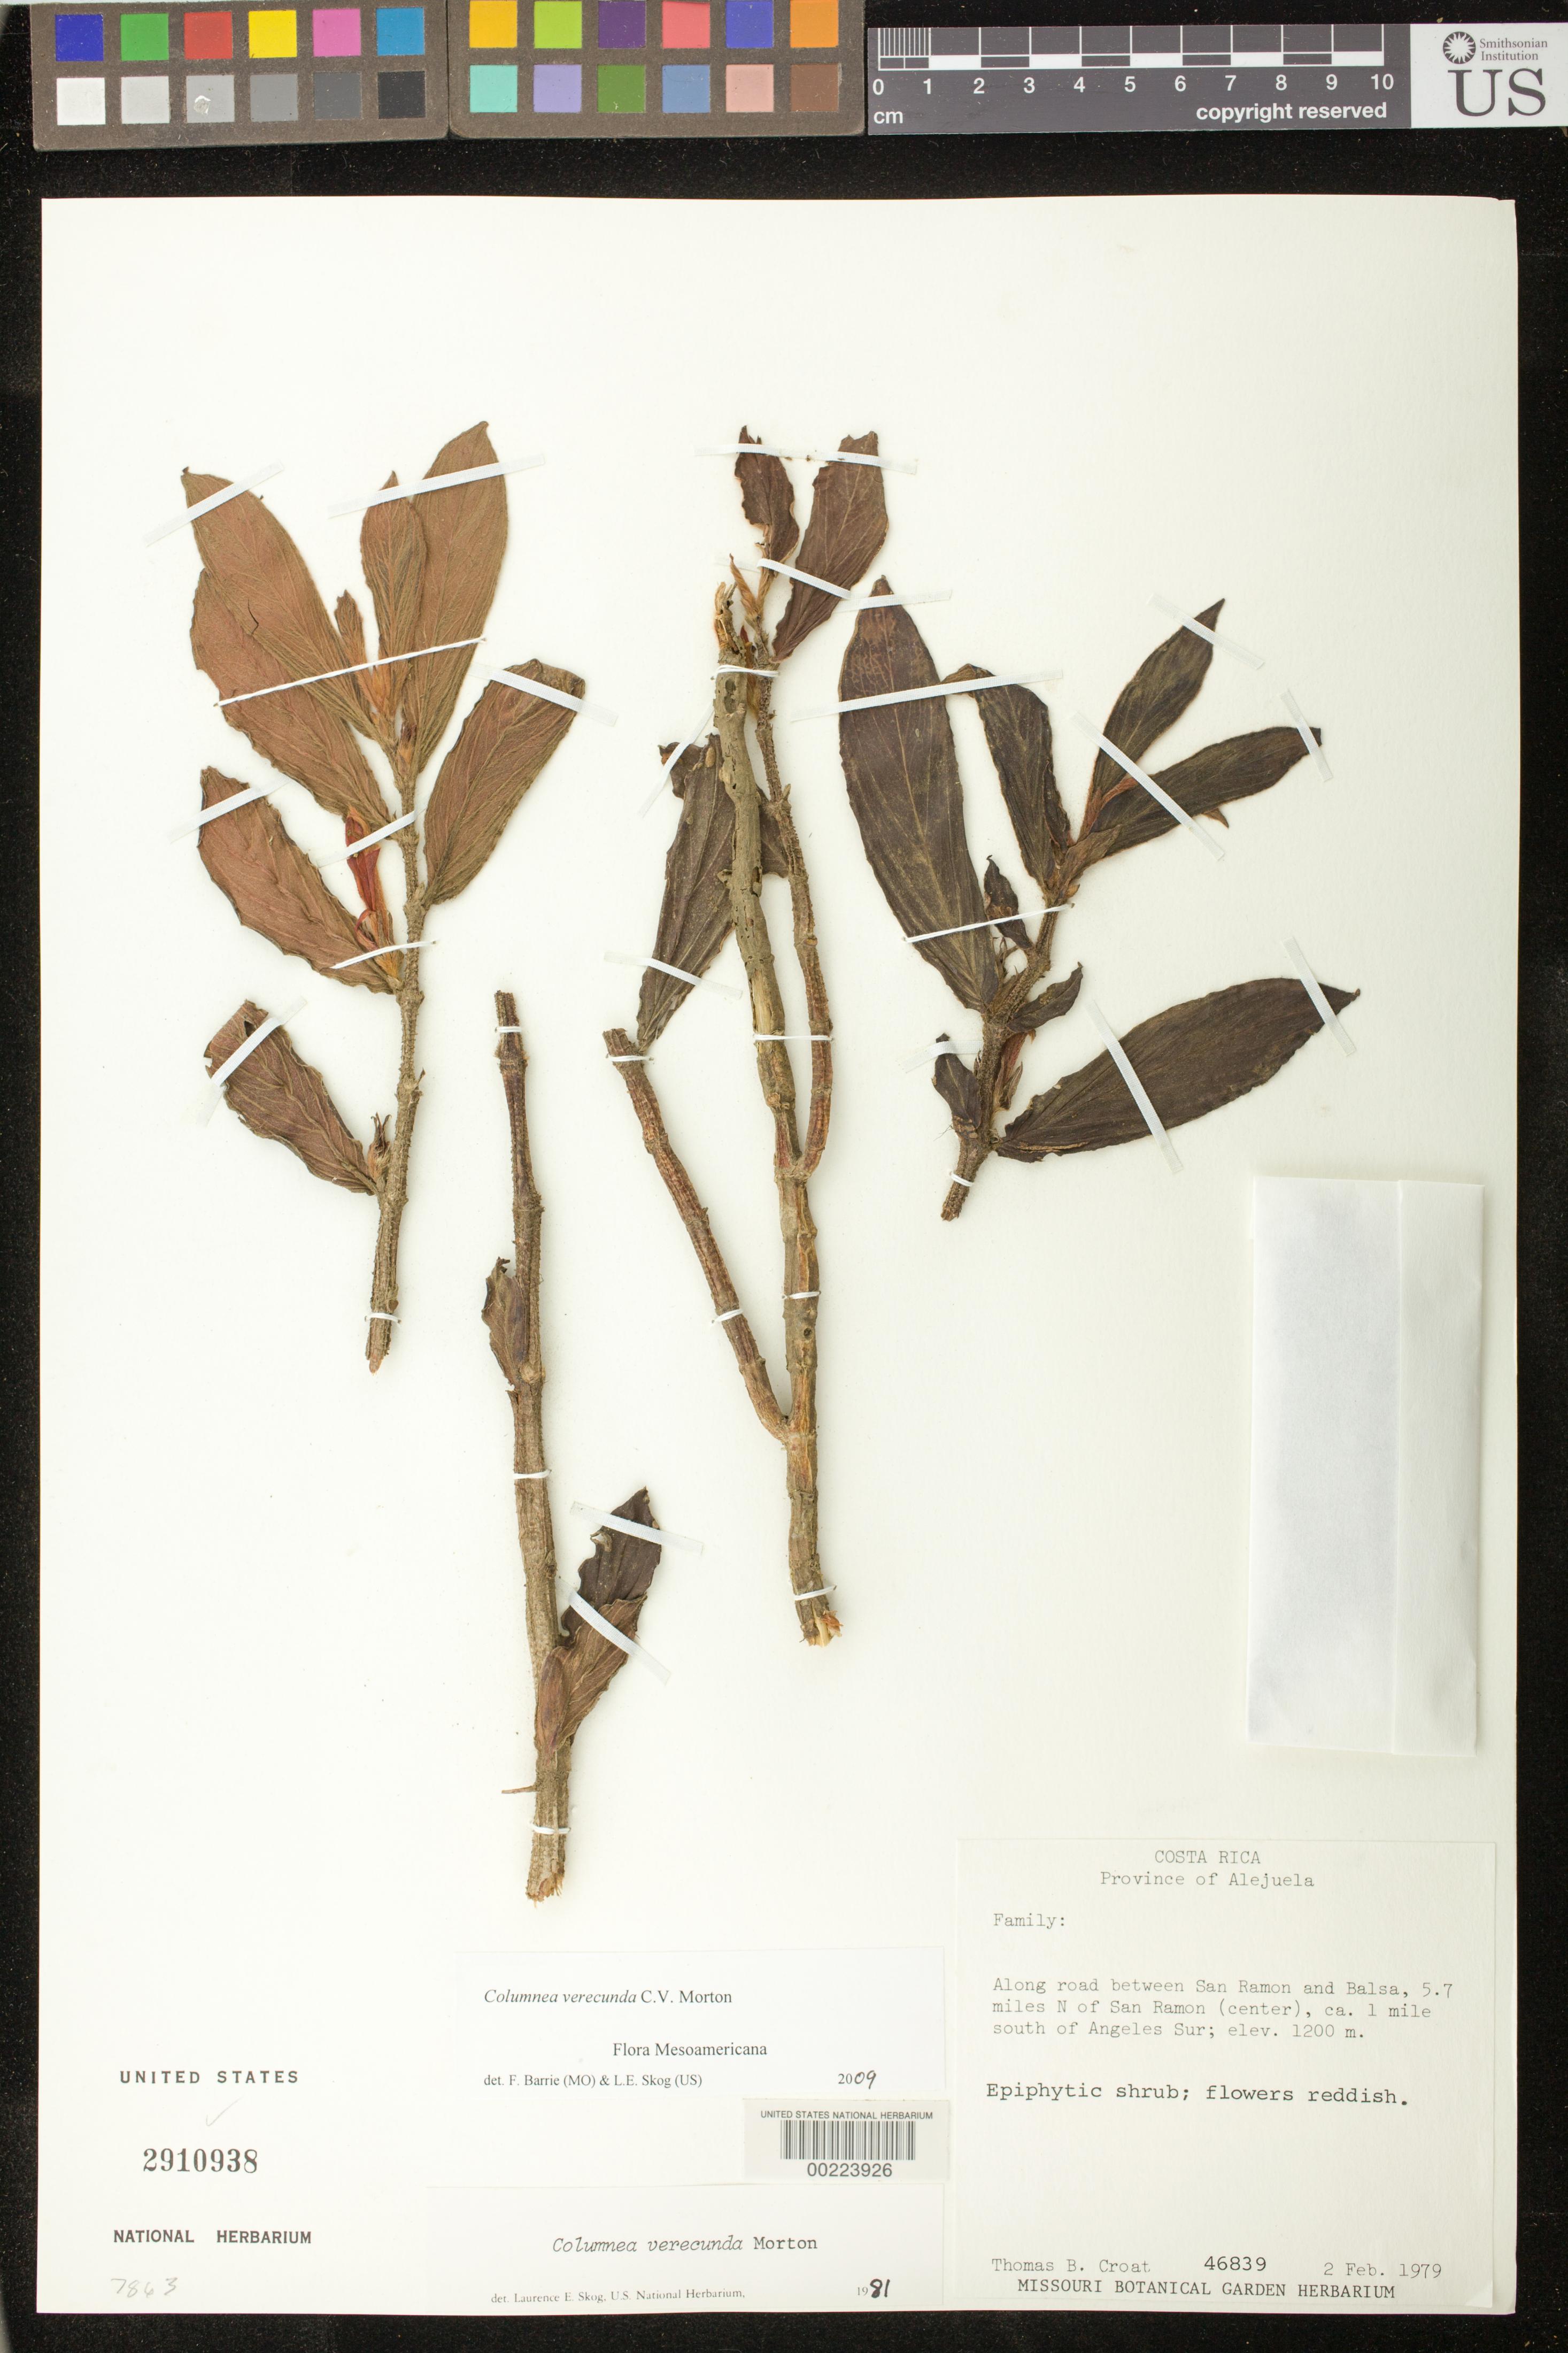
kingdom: Plantae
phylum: Tracheophyta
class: Magnoliopsida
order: Lamiales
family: Gesneriaceae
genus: Columnea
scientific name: Columnea verecunda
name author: C.V. Morton in Standl.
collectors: T. B. Croat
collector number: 46839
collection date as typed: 02 Feb 1979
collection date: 1979-02-02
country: Costa Rica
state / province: Alajuela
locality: Along road between San Ramon and Balsa, 5.7 mi N of San Ramon (center), ca 1 mi S of Angeles Sur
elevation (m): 1200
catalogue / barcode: US 2910938